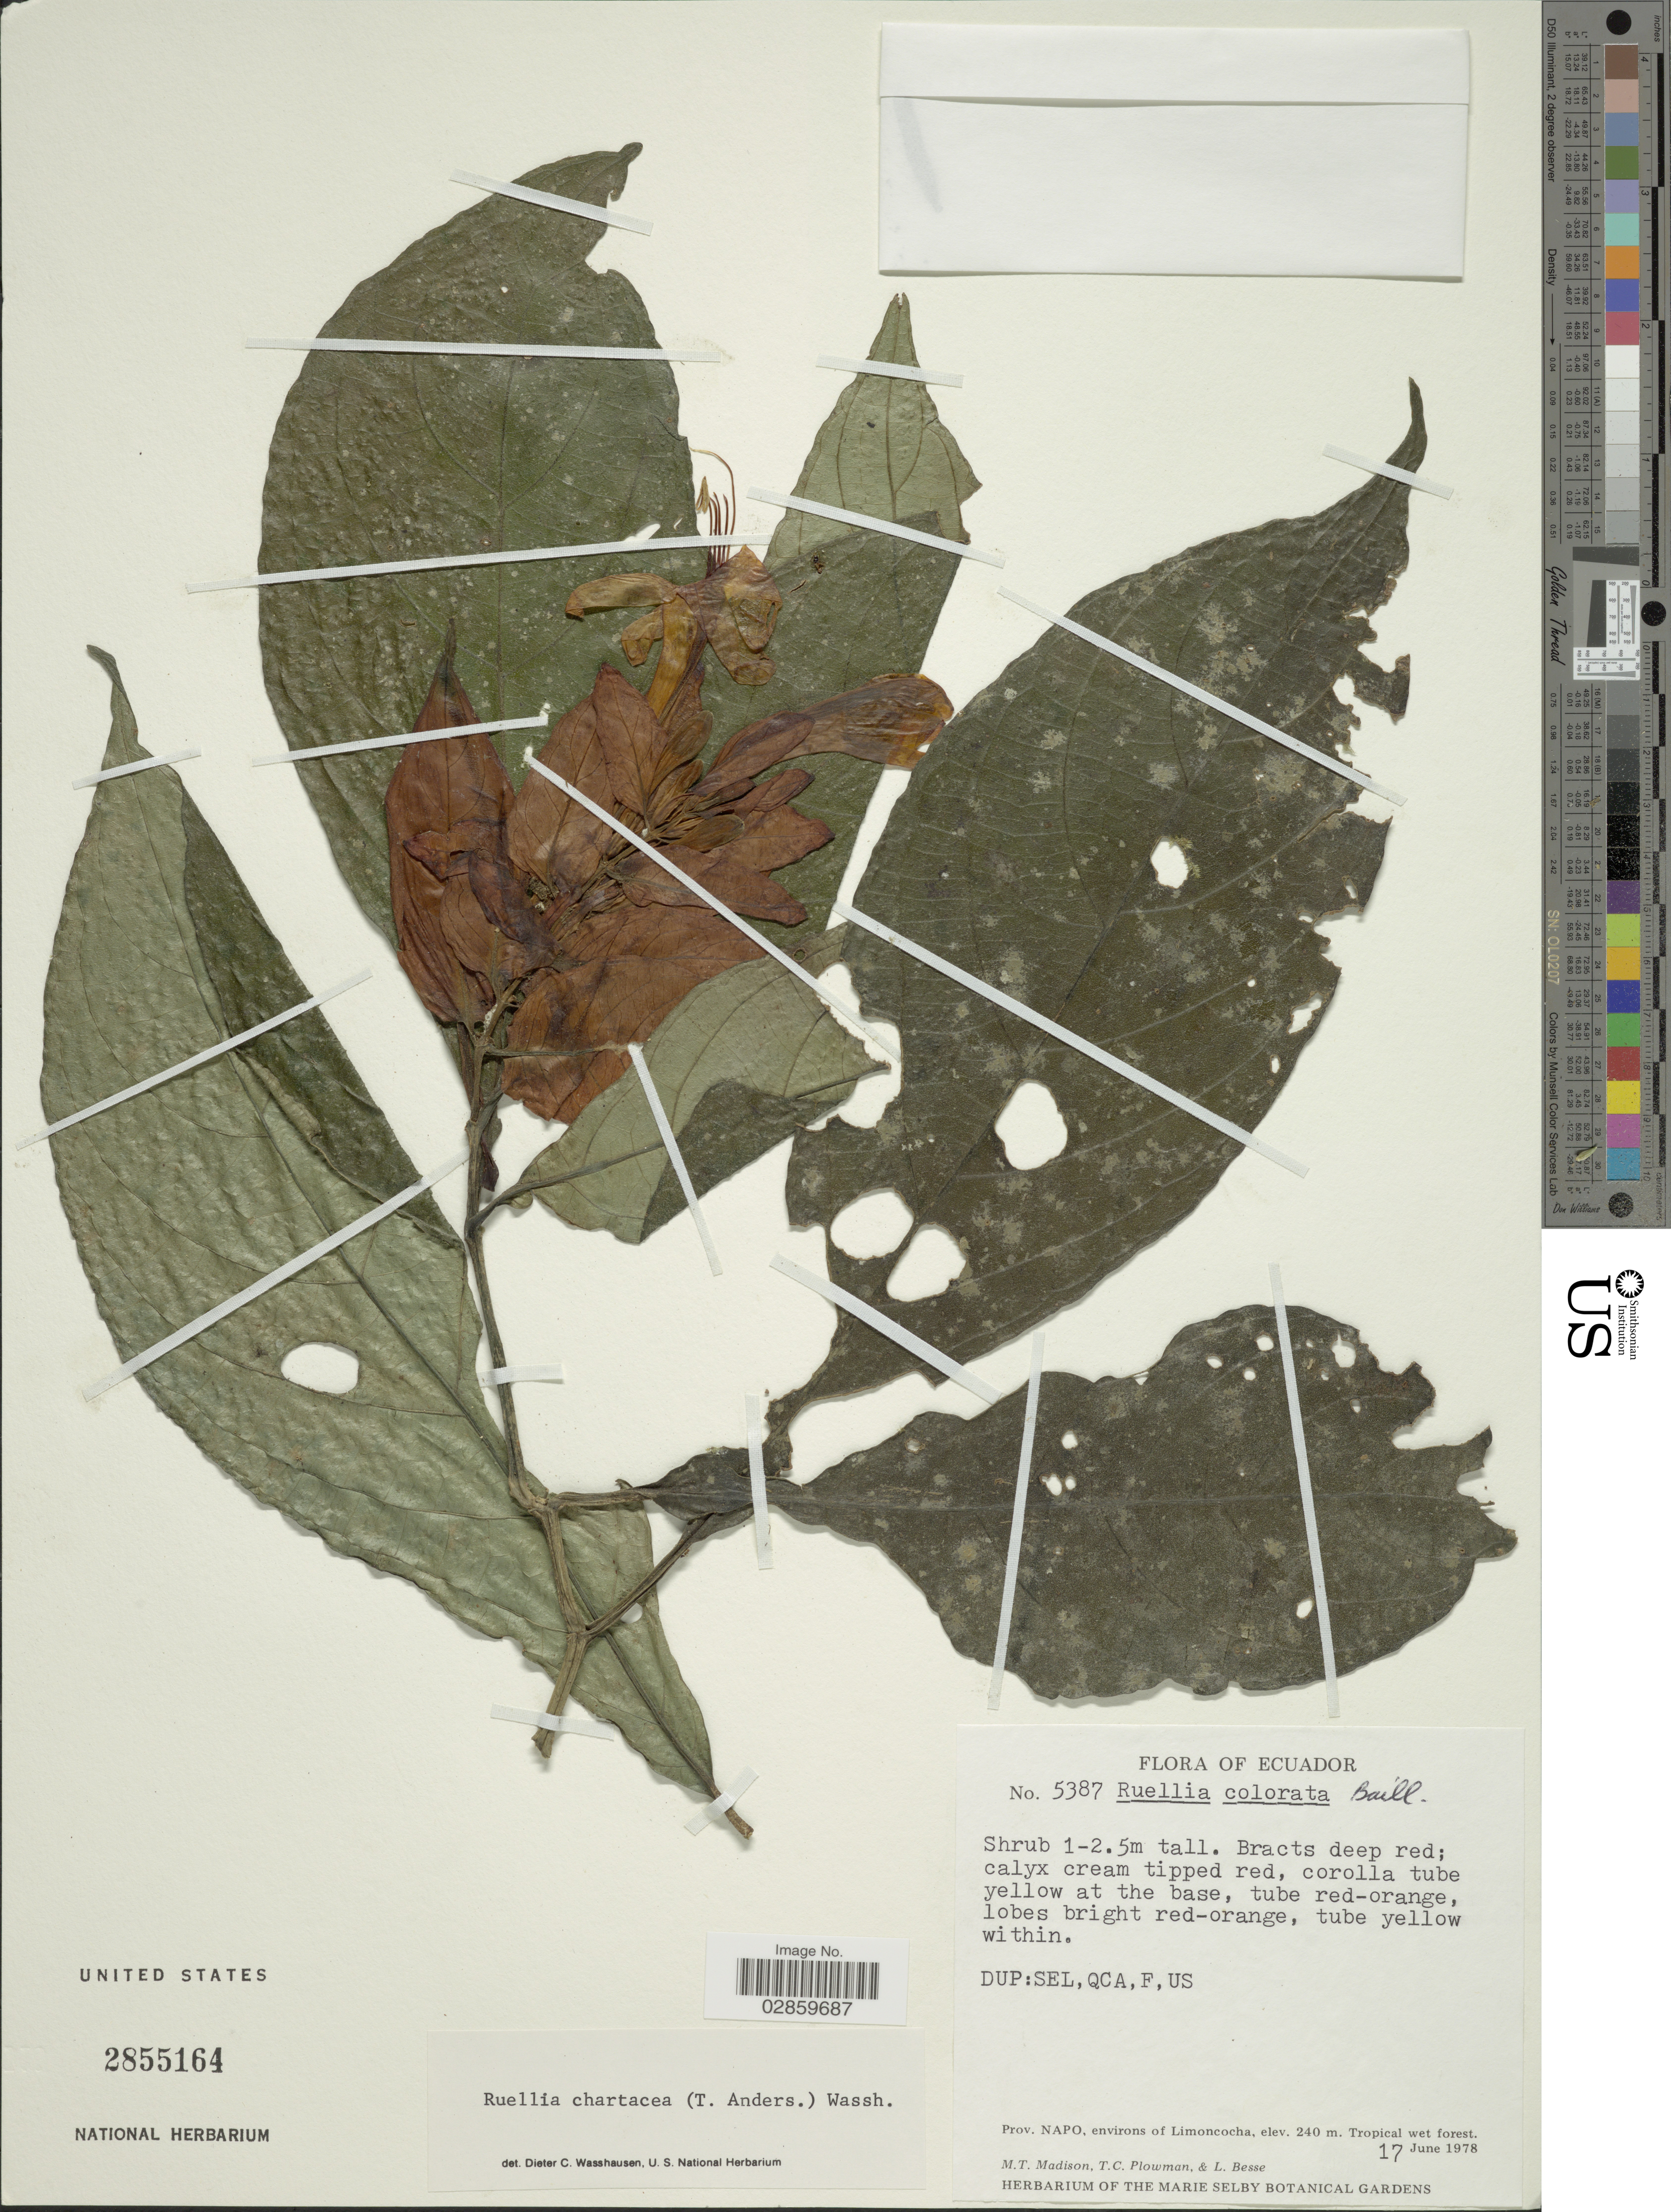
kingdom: Plantae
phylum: Tracheophyta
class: Magnoliopsida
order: Lamiales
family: Acanthaceae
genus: Ruellia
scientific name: Ruellia chartacea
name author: (T. Anderson) Wassh.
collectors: M. T. Madison, T. Plowman & L. Besse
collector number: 5387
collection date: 1978-06-17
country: Ecuador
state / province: Napo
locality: Environs of Limoncocha.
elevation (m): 240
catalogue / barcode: US 2855164